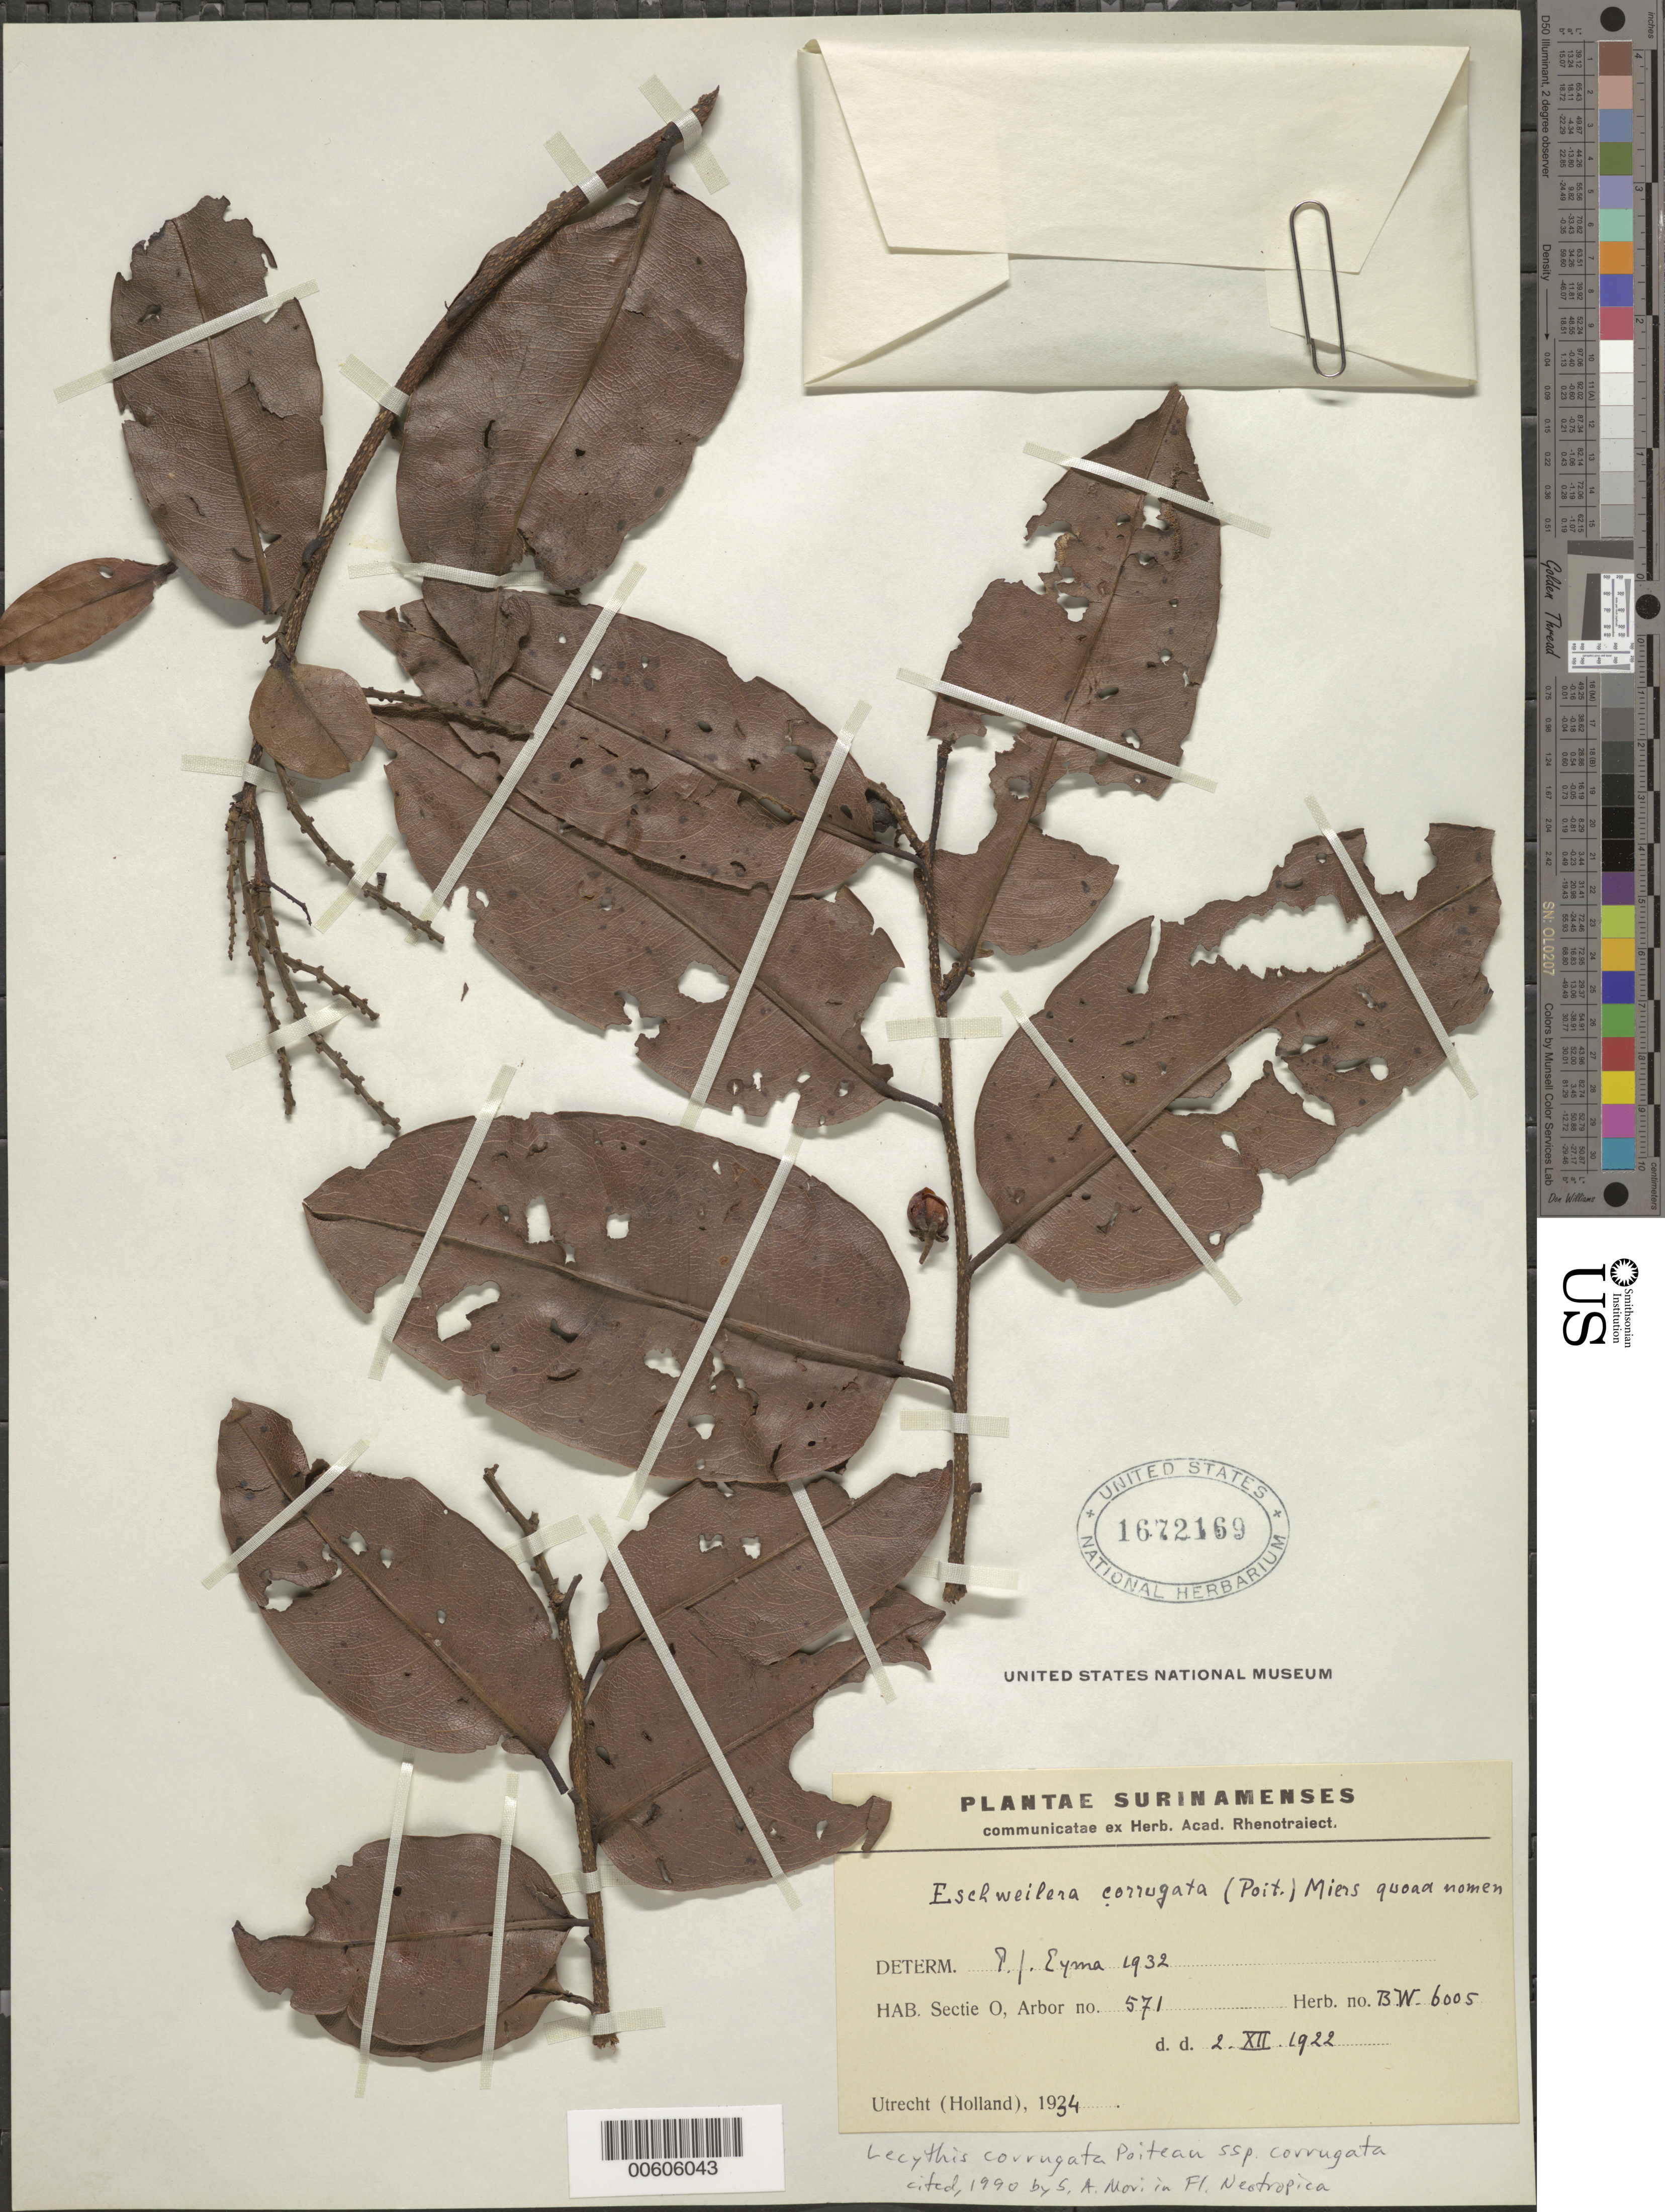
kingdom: Plantae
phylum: Tracheophyta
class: Magnoliopsida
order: Ericales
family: Lecythidaceae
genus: Lecythis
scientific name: Lecythis corrugata subsp. corrugata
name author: Poit.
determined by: Mori, Scott A.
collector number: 6005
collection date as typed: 2-Dec-22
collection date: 1922-12-02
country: Suriname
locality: Sectie O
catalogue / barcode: US 1672169